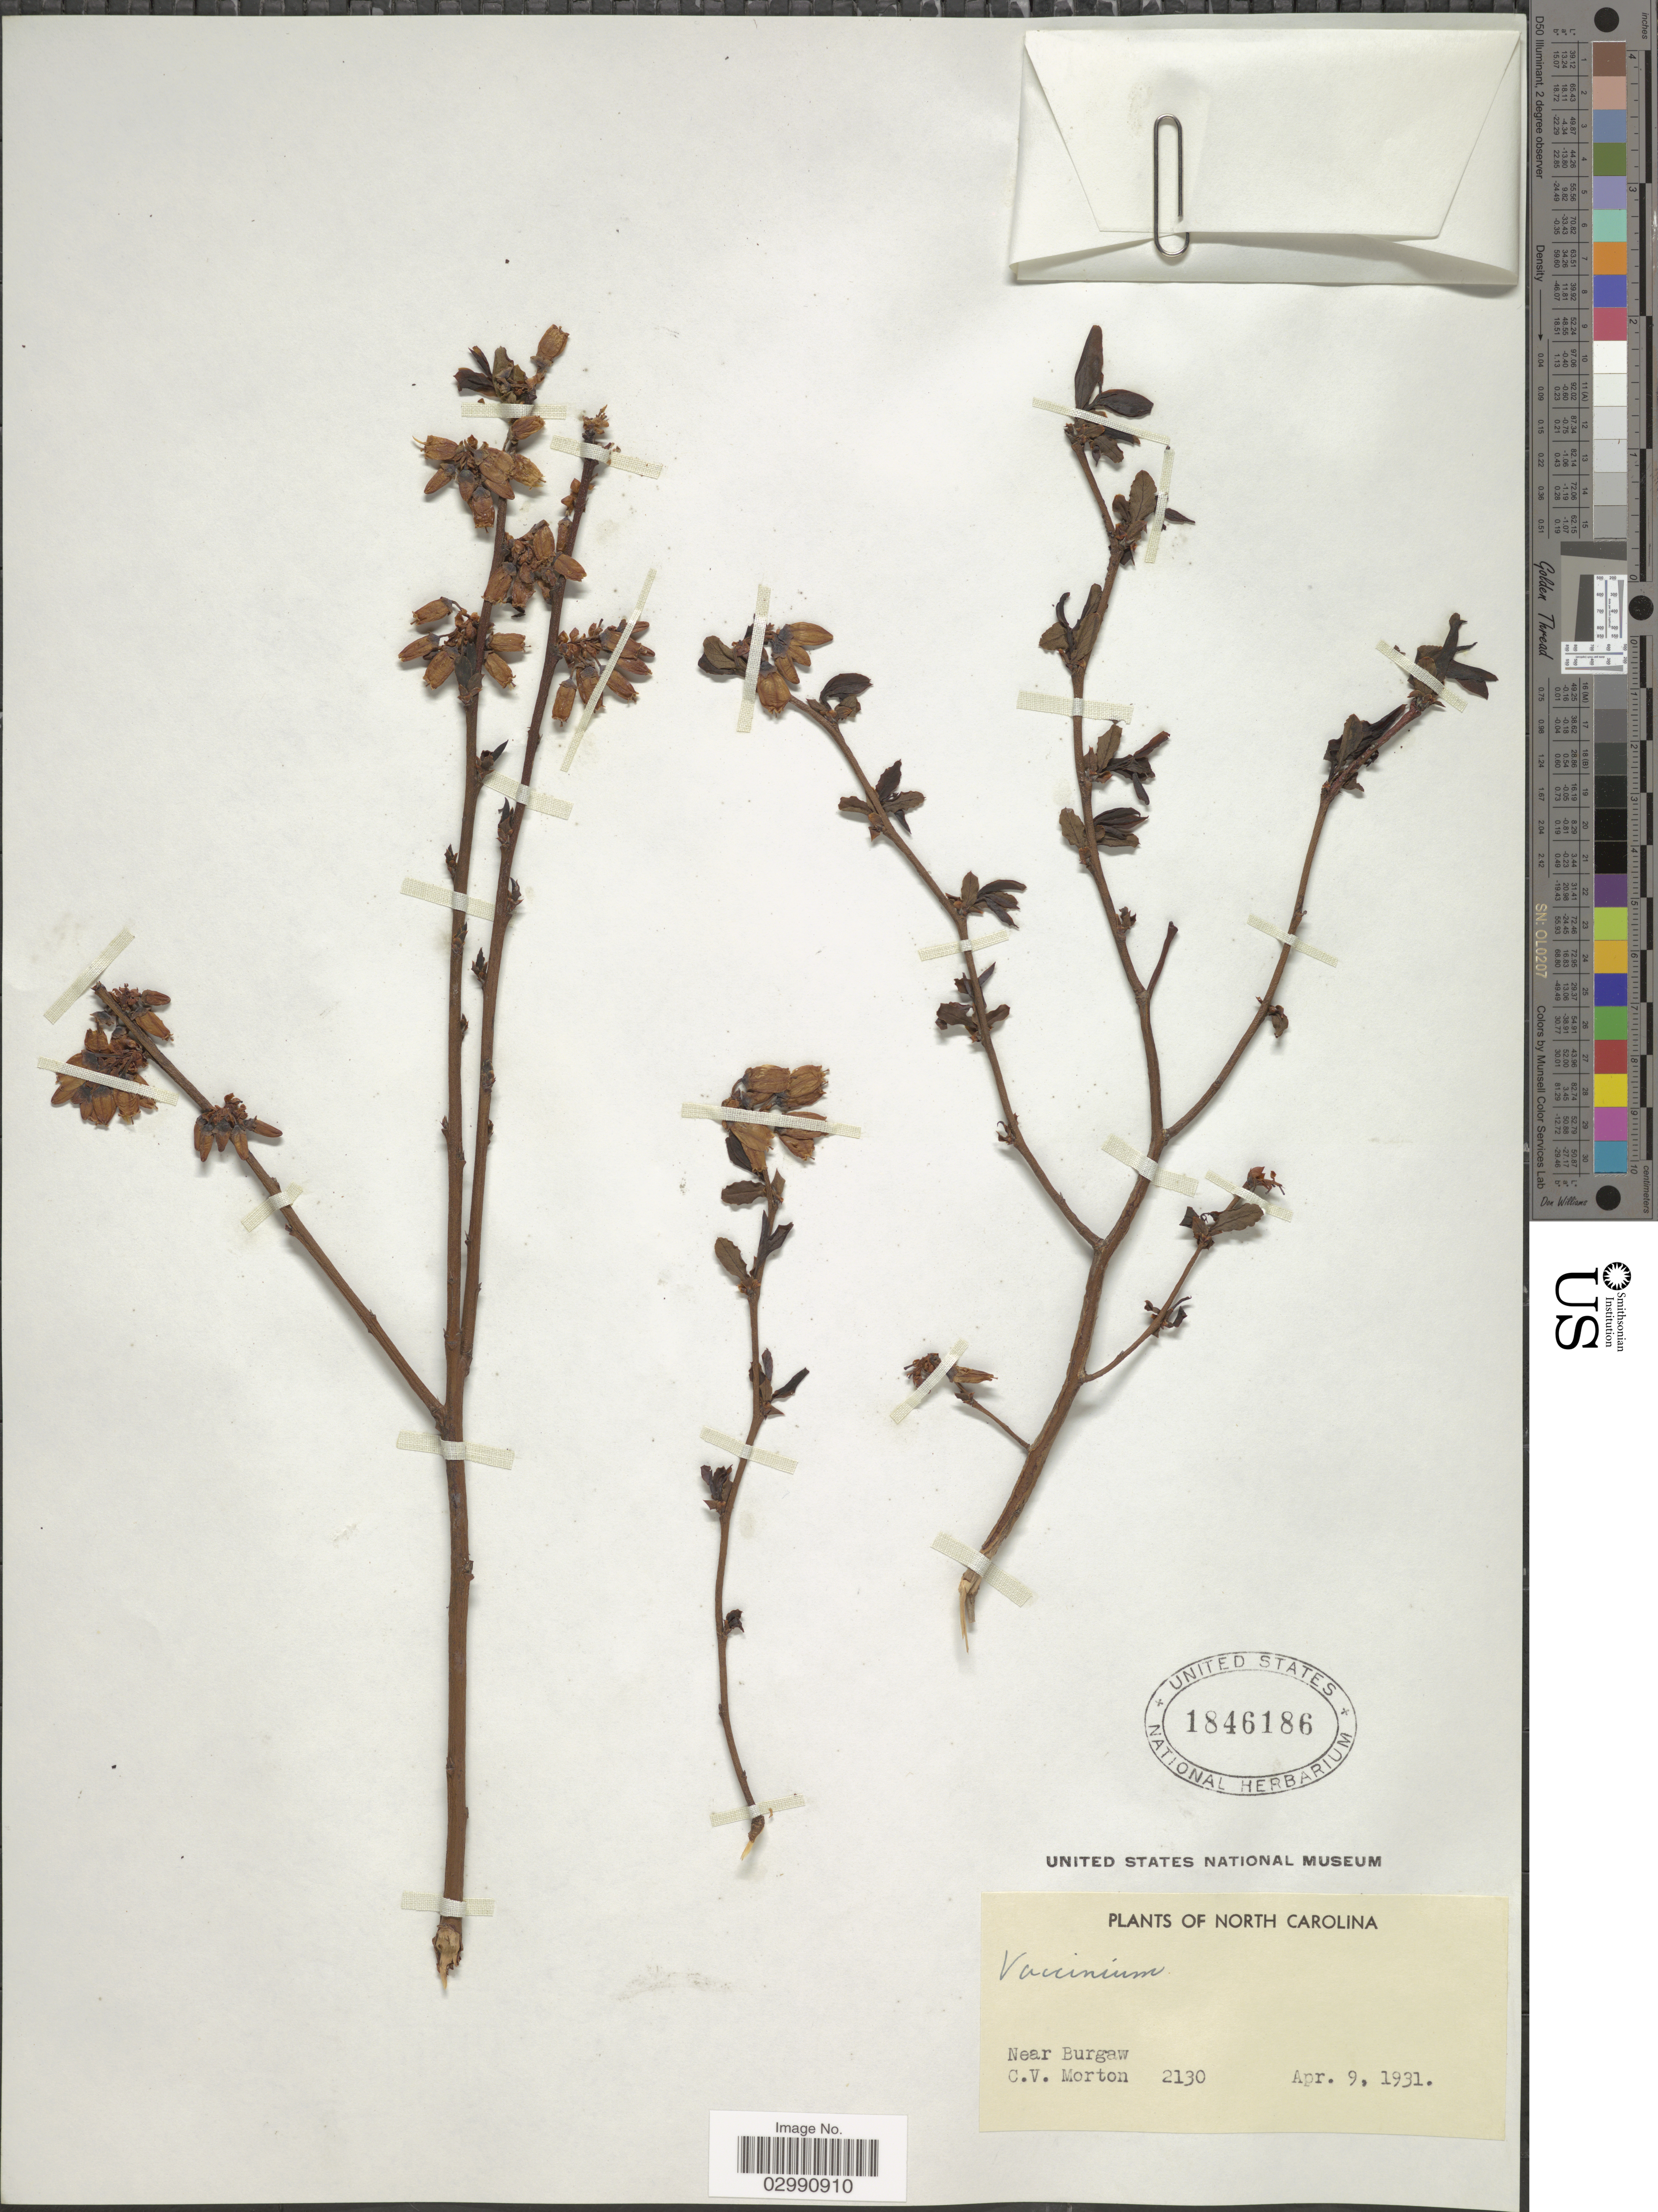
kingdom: Plantae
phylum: Tracheophyta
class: Magnoliopsida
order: Ericales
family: Ericaceae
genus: Vaccinium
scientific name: Vaccinium sp.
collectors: C. V. Morton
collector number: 2130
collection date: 1931-04-09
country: United States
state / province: North Carolina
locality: Near Burgaw.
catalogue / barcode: US 1846186